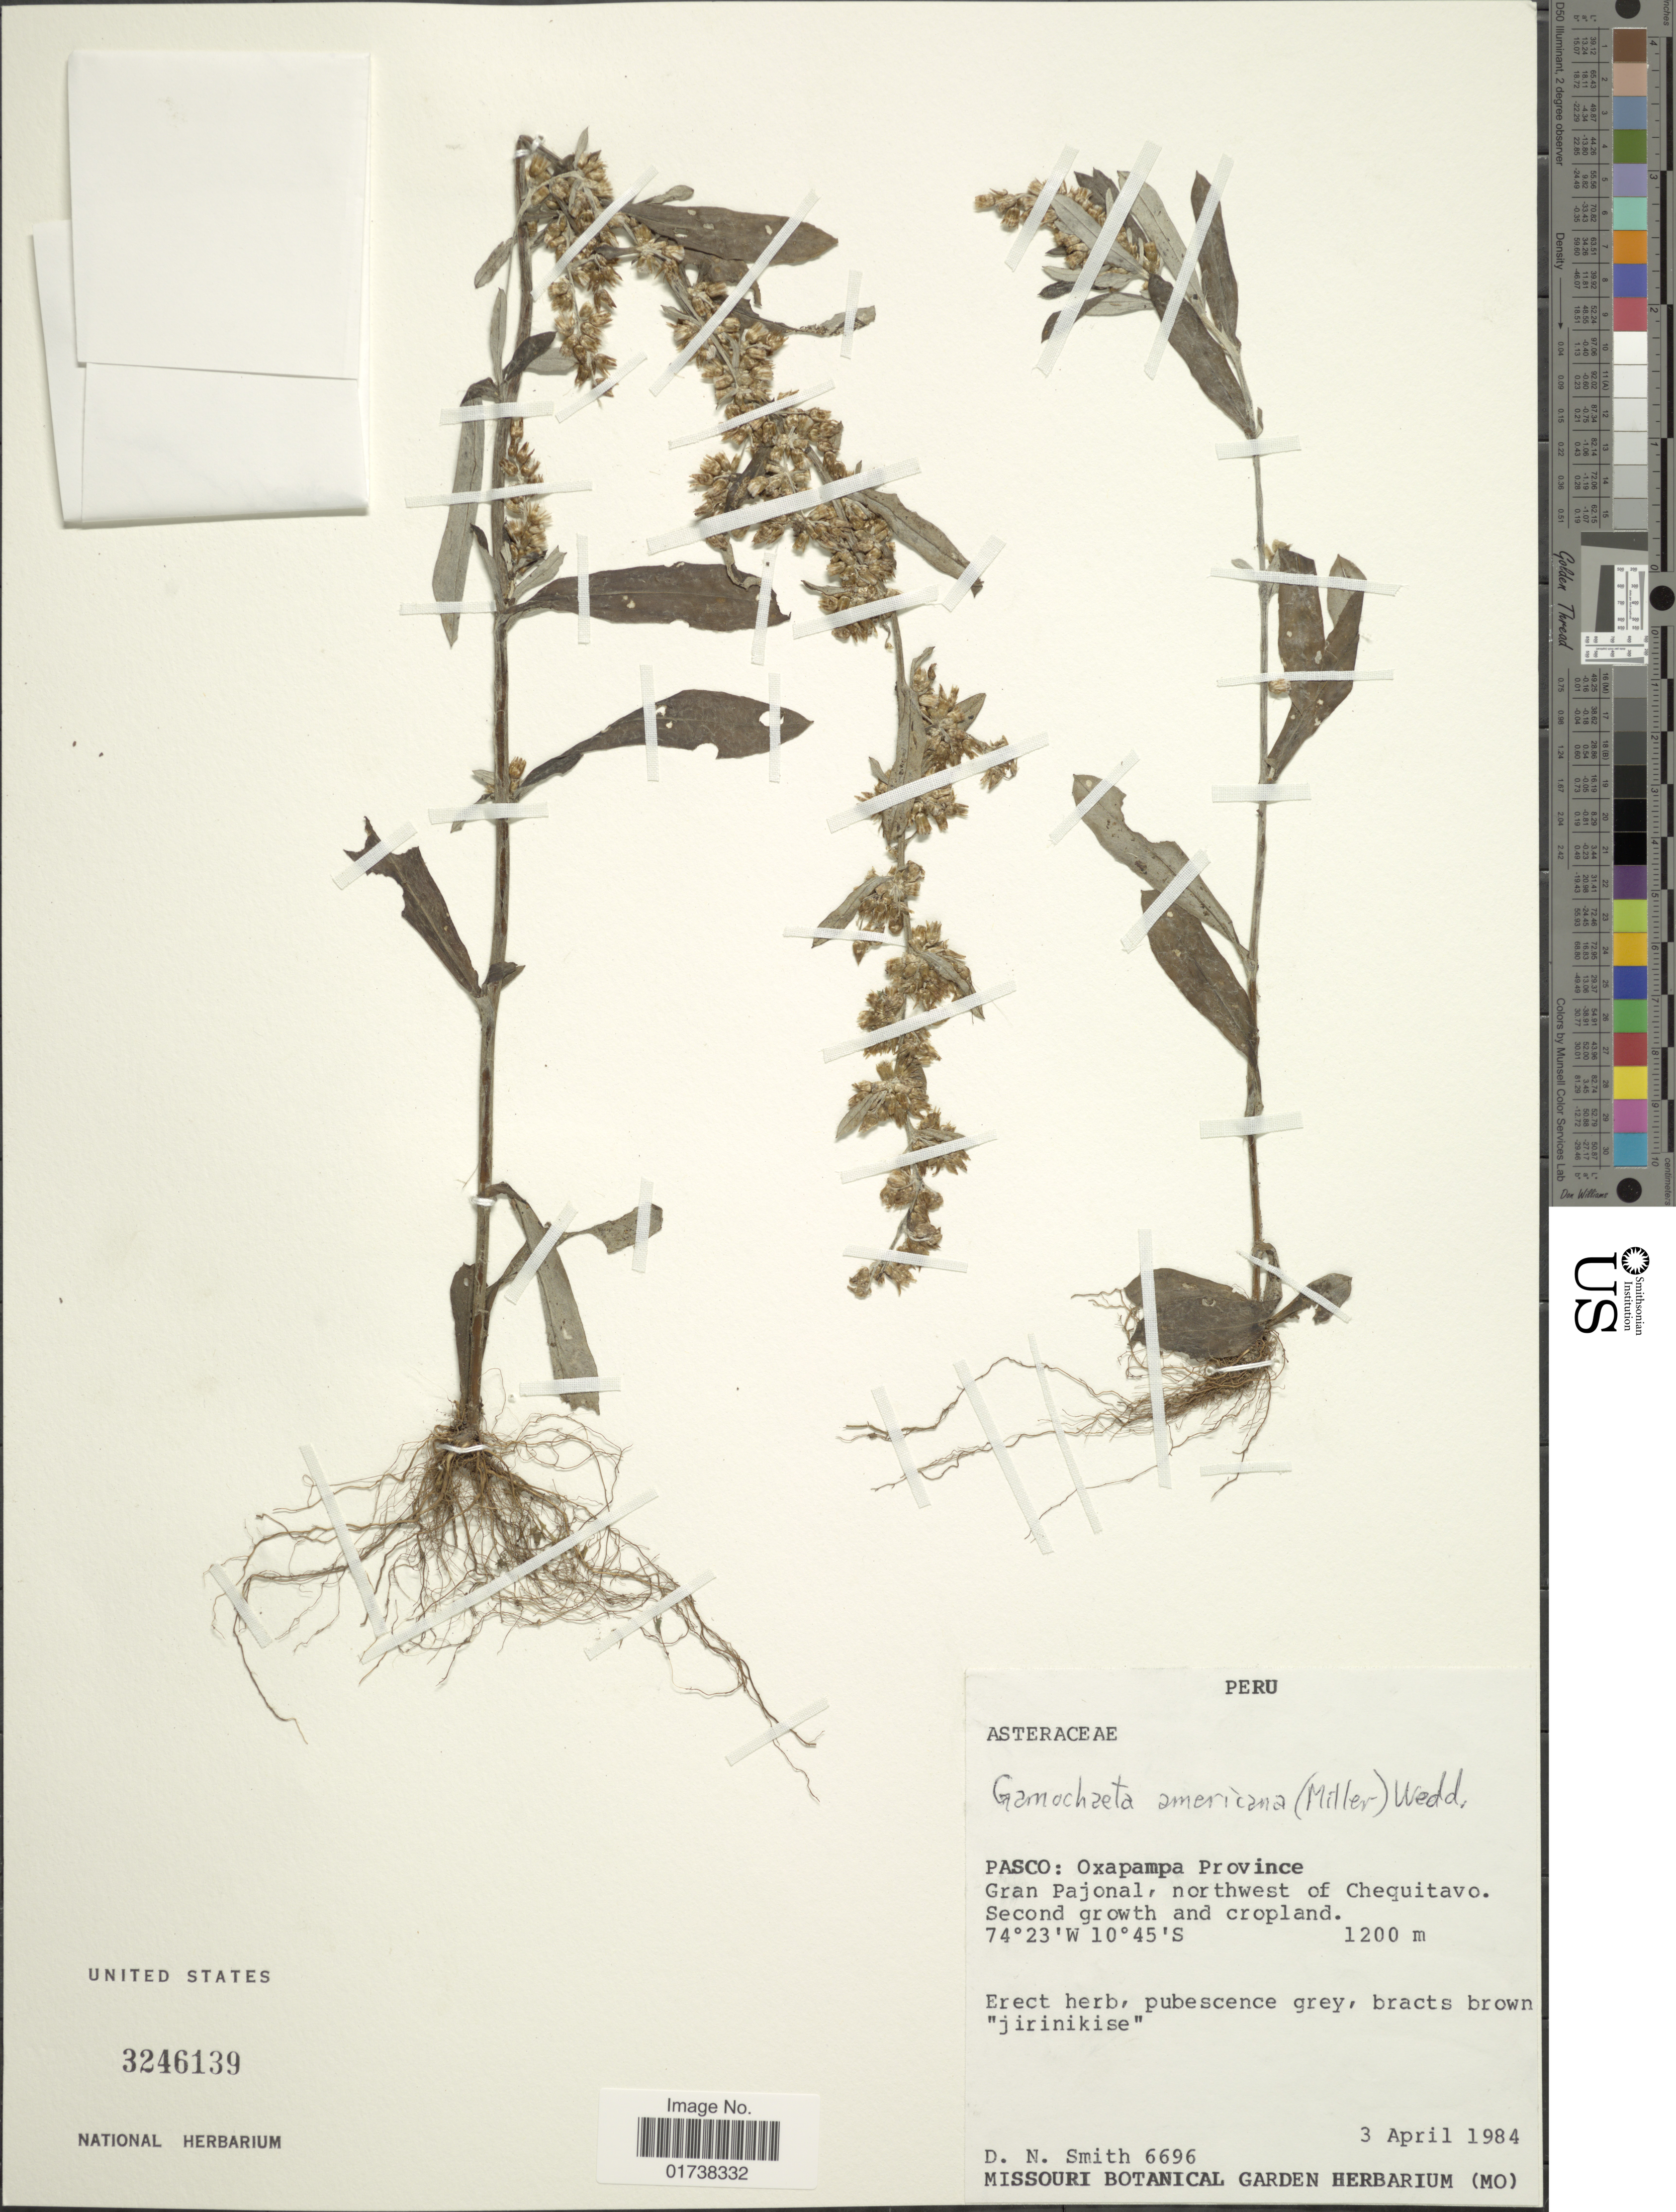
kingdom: Plantae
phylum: Tracheophyta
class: Magnoliopsida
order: Asterales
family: Asteraceae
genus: Gamochaeta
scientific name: Gamochaeta americana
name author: (Mill.) Wedd.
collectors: D. Smith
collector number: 6696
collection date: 1984-04-03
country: Peru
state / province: Pasco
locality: Oxapampa Province, Gran Pajonal, northwest of Chequitavo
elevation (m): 1200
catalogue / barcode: US 3246139